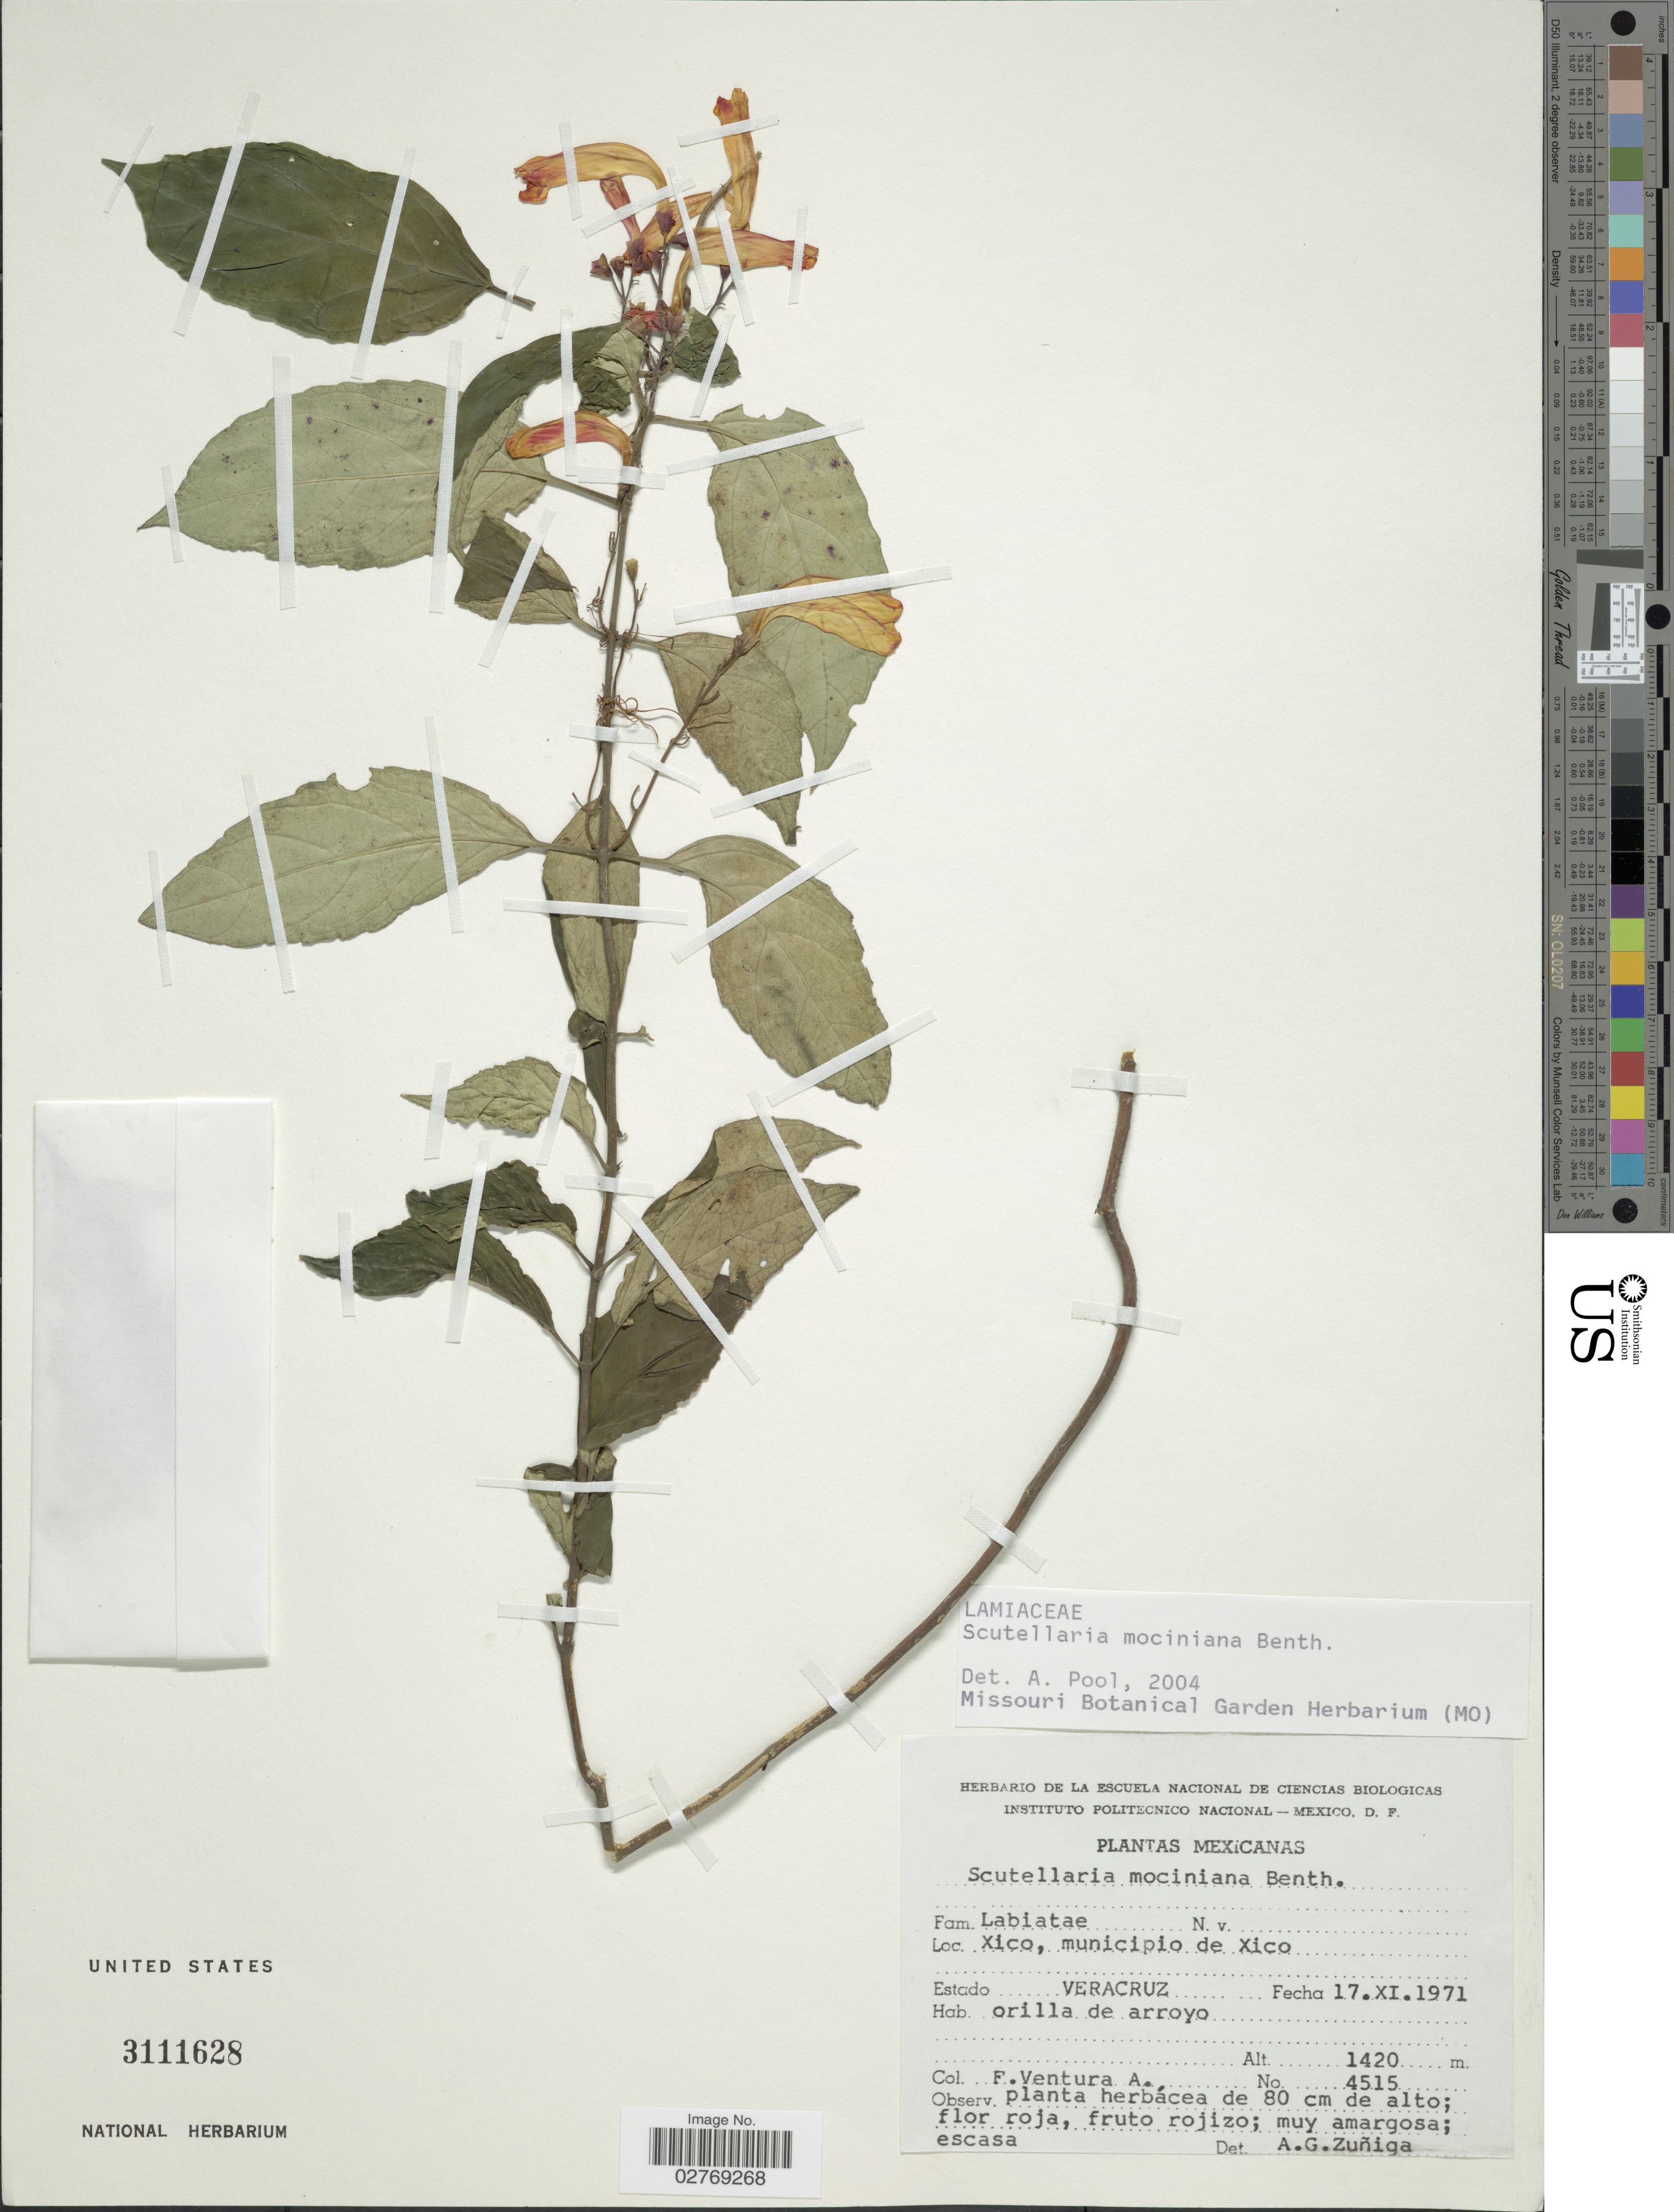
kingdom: Plantae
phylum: Tracheophyta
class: Magnoliopsida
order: Lamiales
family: Lamiaceae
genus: Scutellaria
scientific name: Scutellaria mociniana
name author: Benth.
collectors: F. Ventura A.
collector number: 4515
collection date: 1971-11-17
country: Mexico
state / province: Veracruz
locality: Xico, municipio de Xico. Estado Veracruz.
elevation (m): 1420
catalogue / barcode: US 3111628